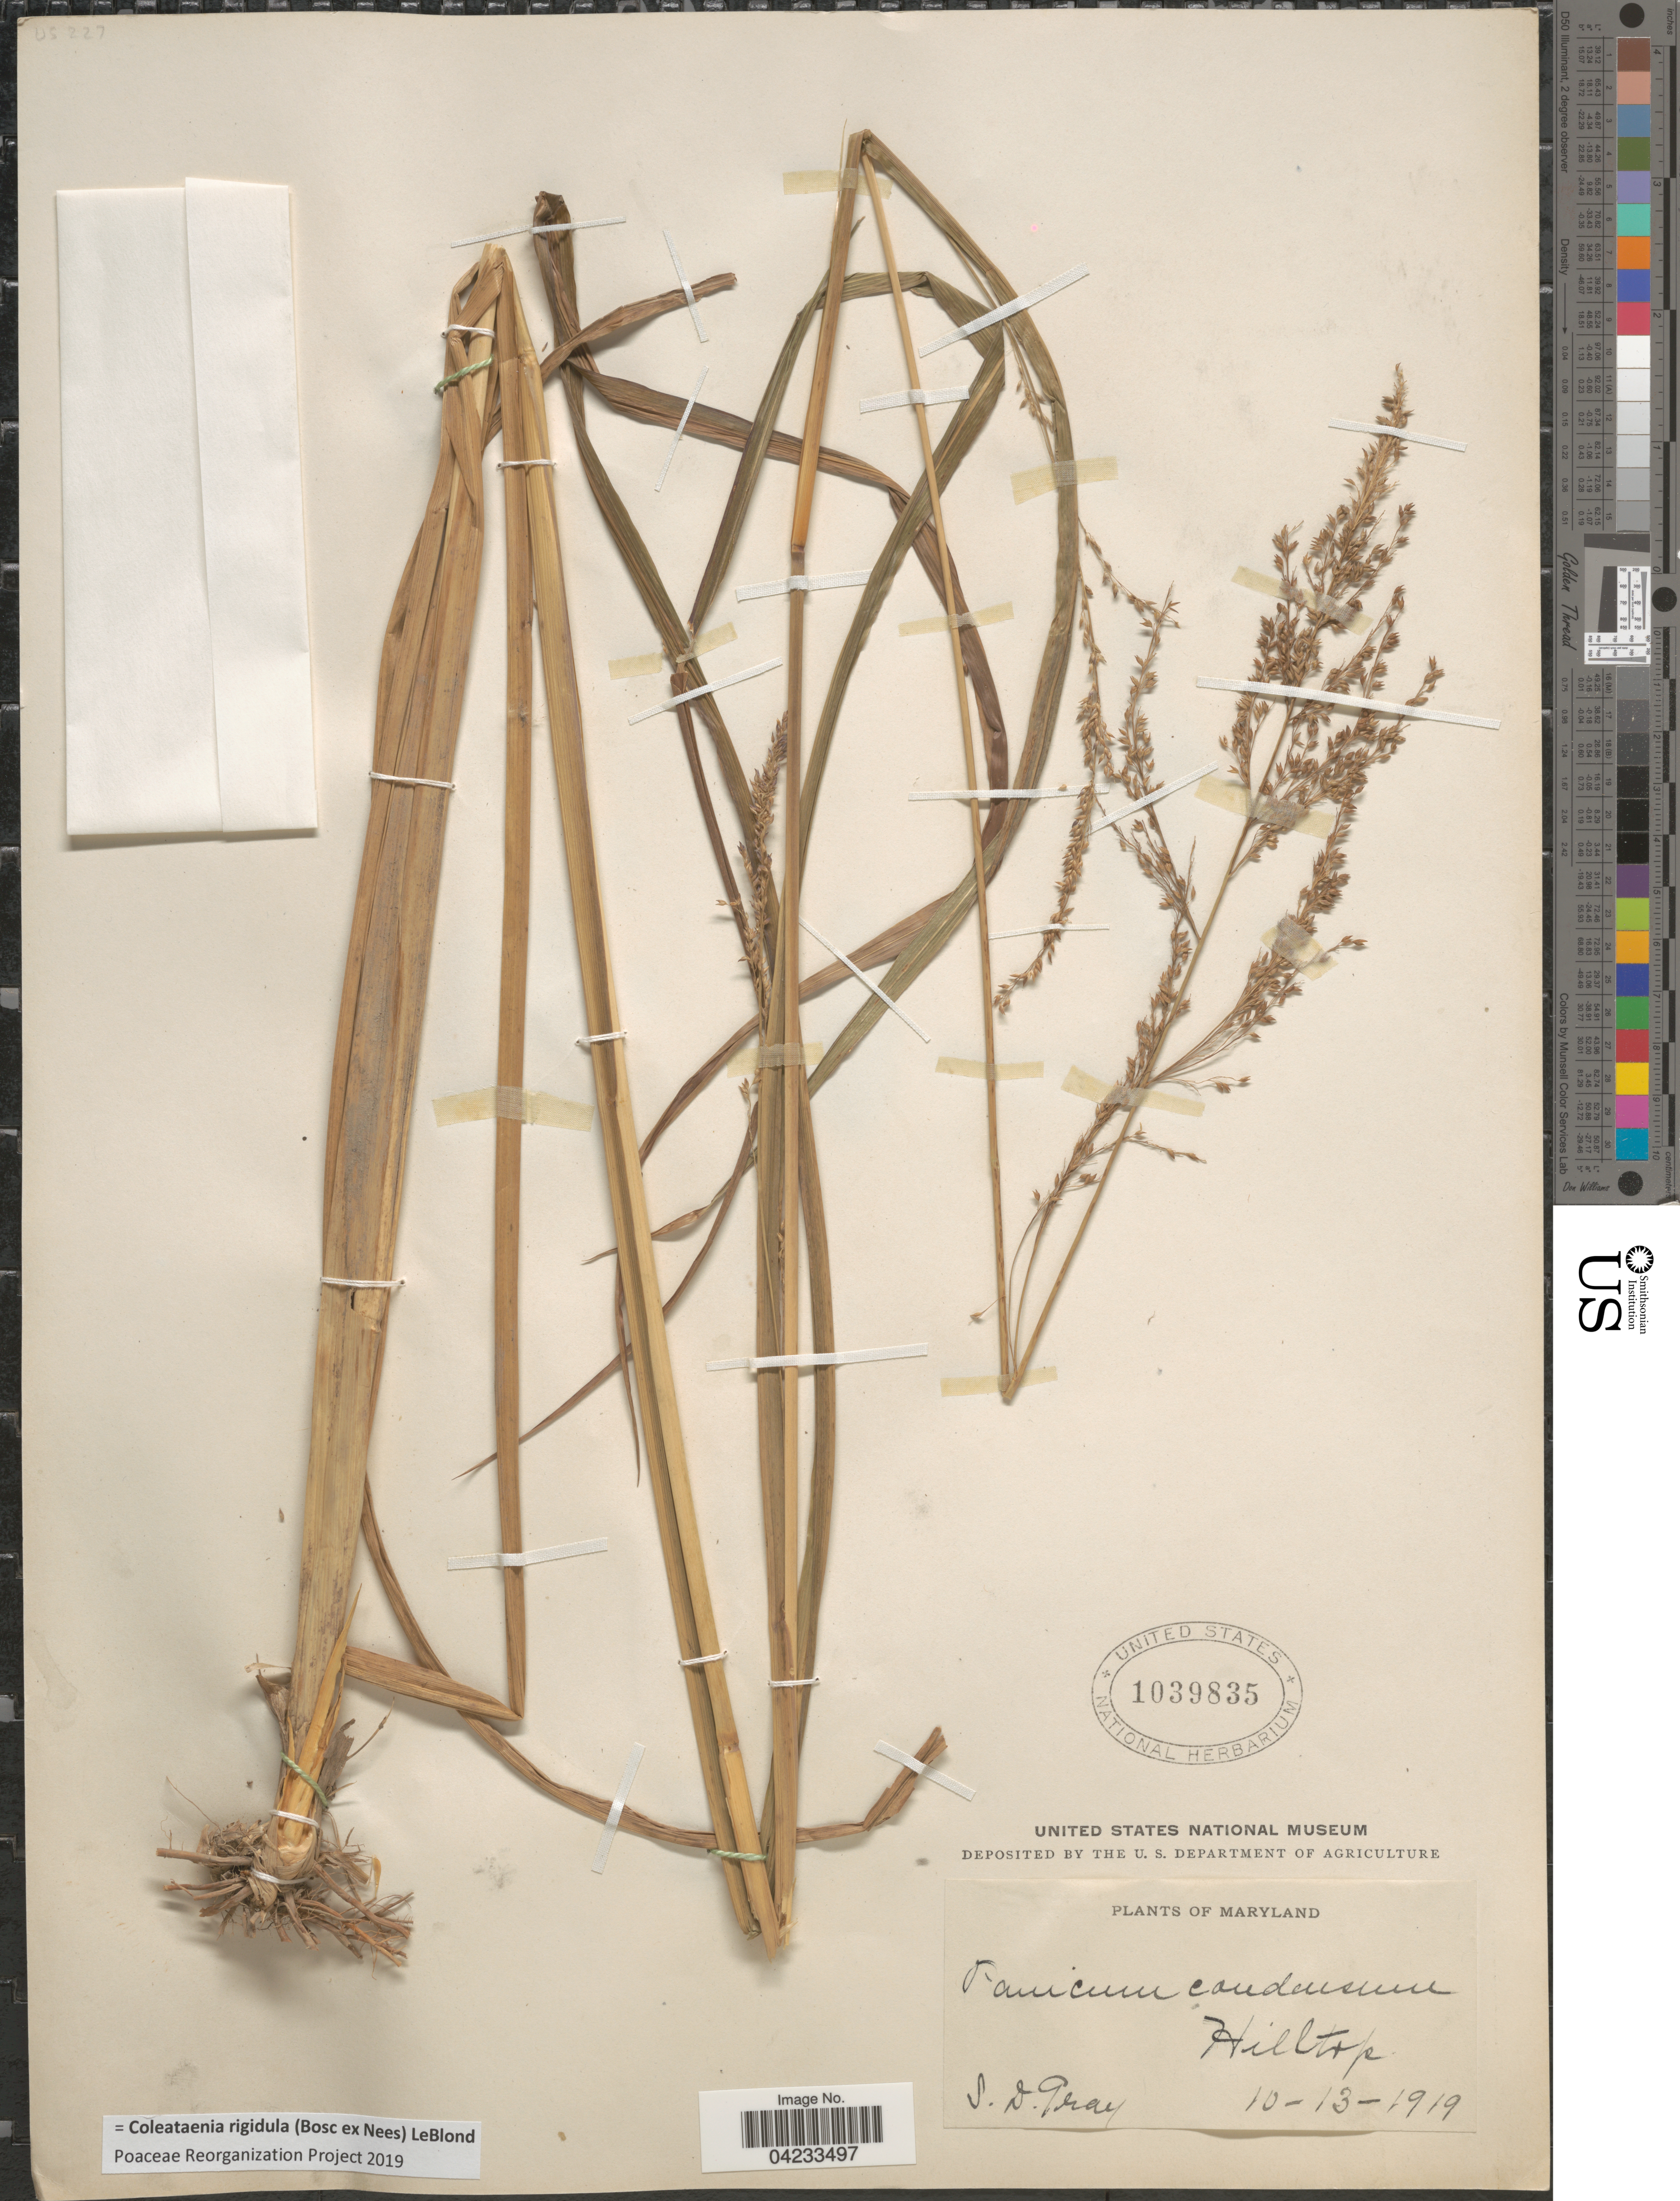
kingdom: Plantae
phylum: Tracheophyta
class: Liliopsida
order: Poales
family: Poaceae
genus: Coleataenia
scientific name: Coleataenia rigidula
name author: (Bosc ex Nees) LeBlond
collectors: S. D. Gray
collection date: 1919-10-13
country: United States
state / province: Maryland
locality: Hilltop.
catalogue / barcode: US 1039835